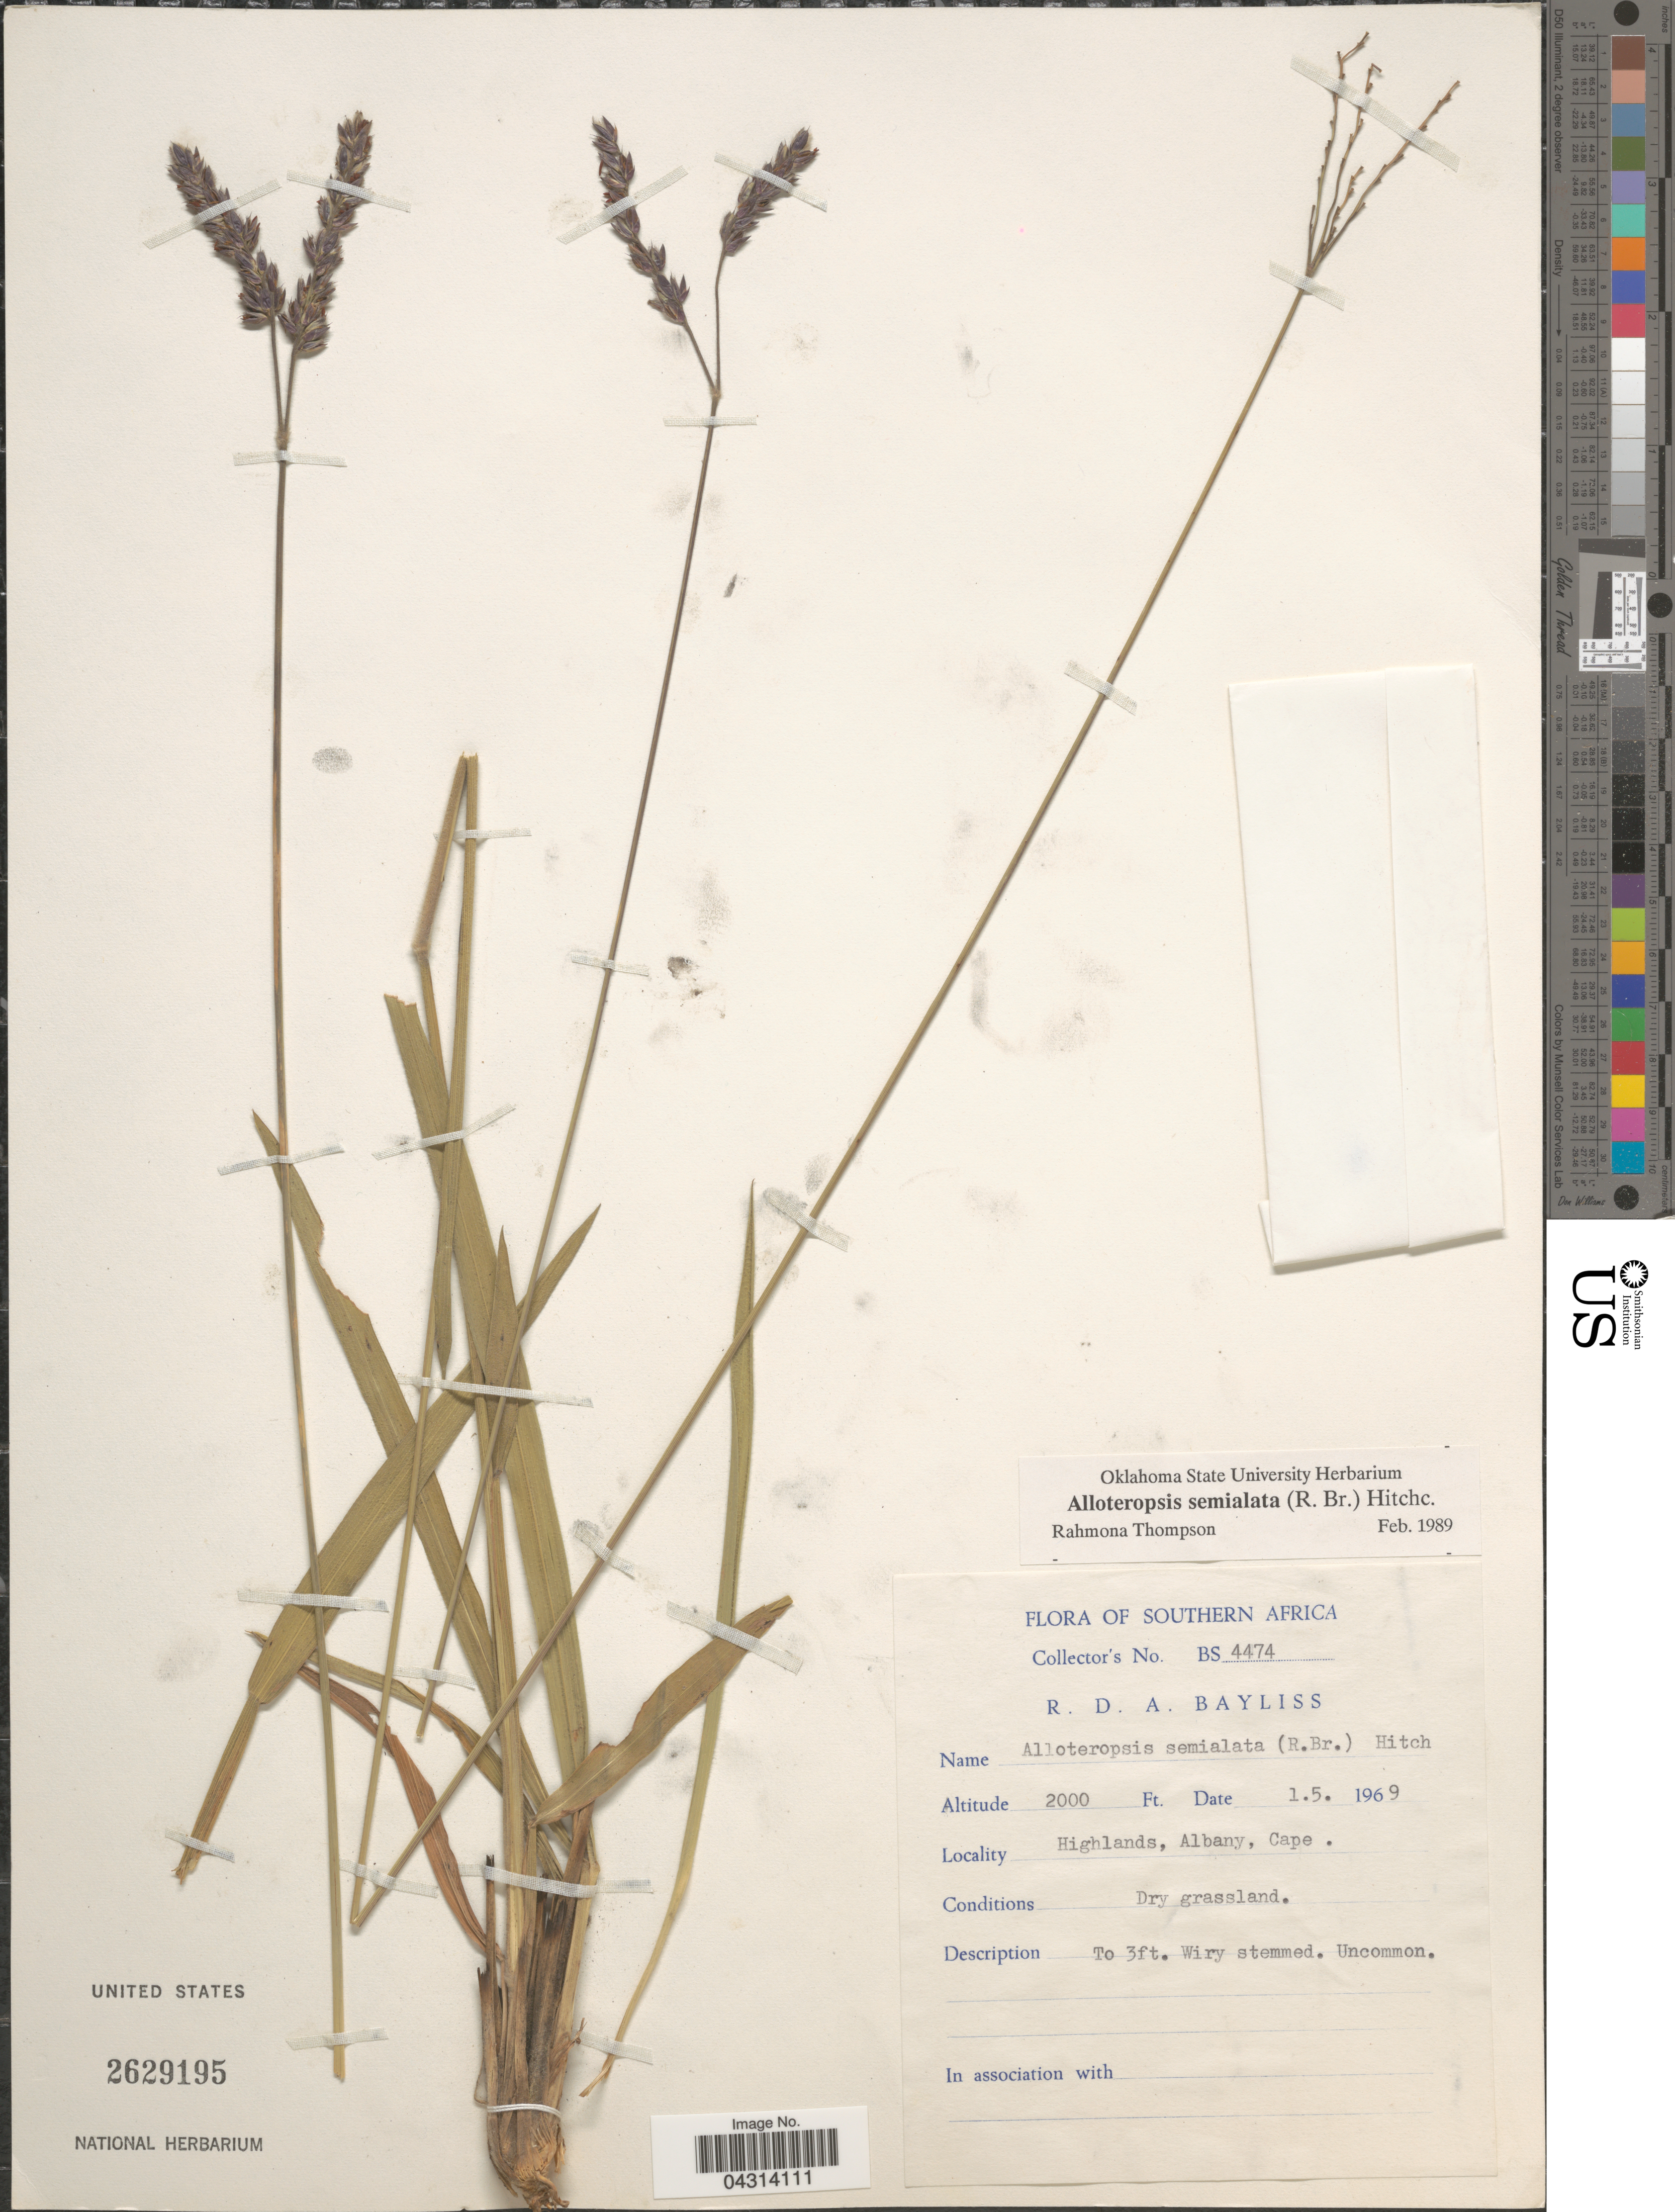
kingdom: Plantae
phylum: Tracheophyta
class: Liliopsida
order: Poales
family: Poaceae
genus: Alloteropsis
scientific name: Alloteropsis semialata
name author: (R. Br.) Hitchc.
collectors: R. Bayliss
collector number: BS4474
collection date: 1969-05-01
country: South Africa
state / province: Eastern Cape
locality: Southern Africa. Highlands, Albany, Cape.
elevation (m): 610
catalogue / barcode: US 2629195